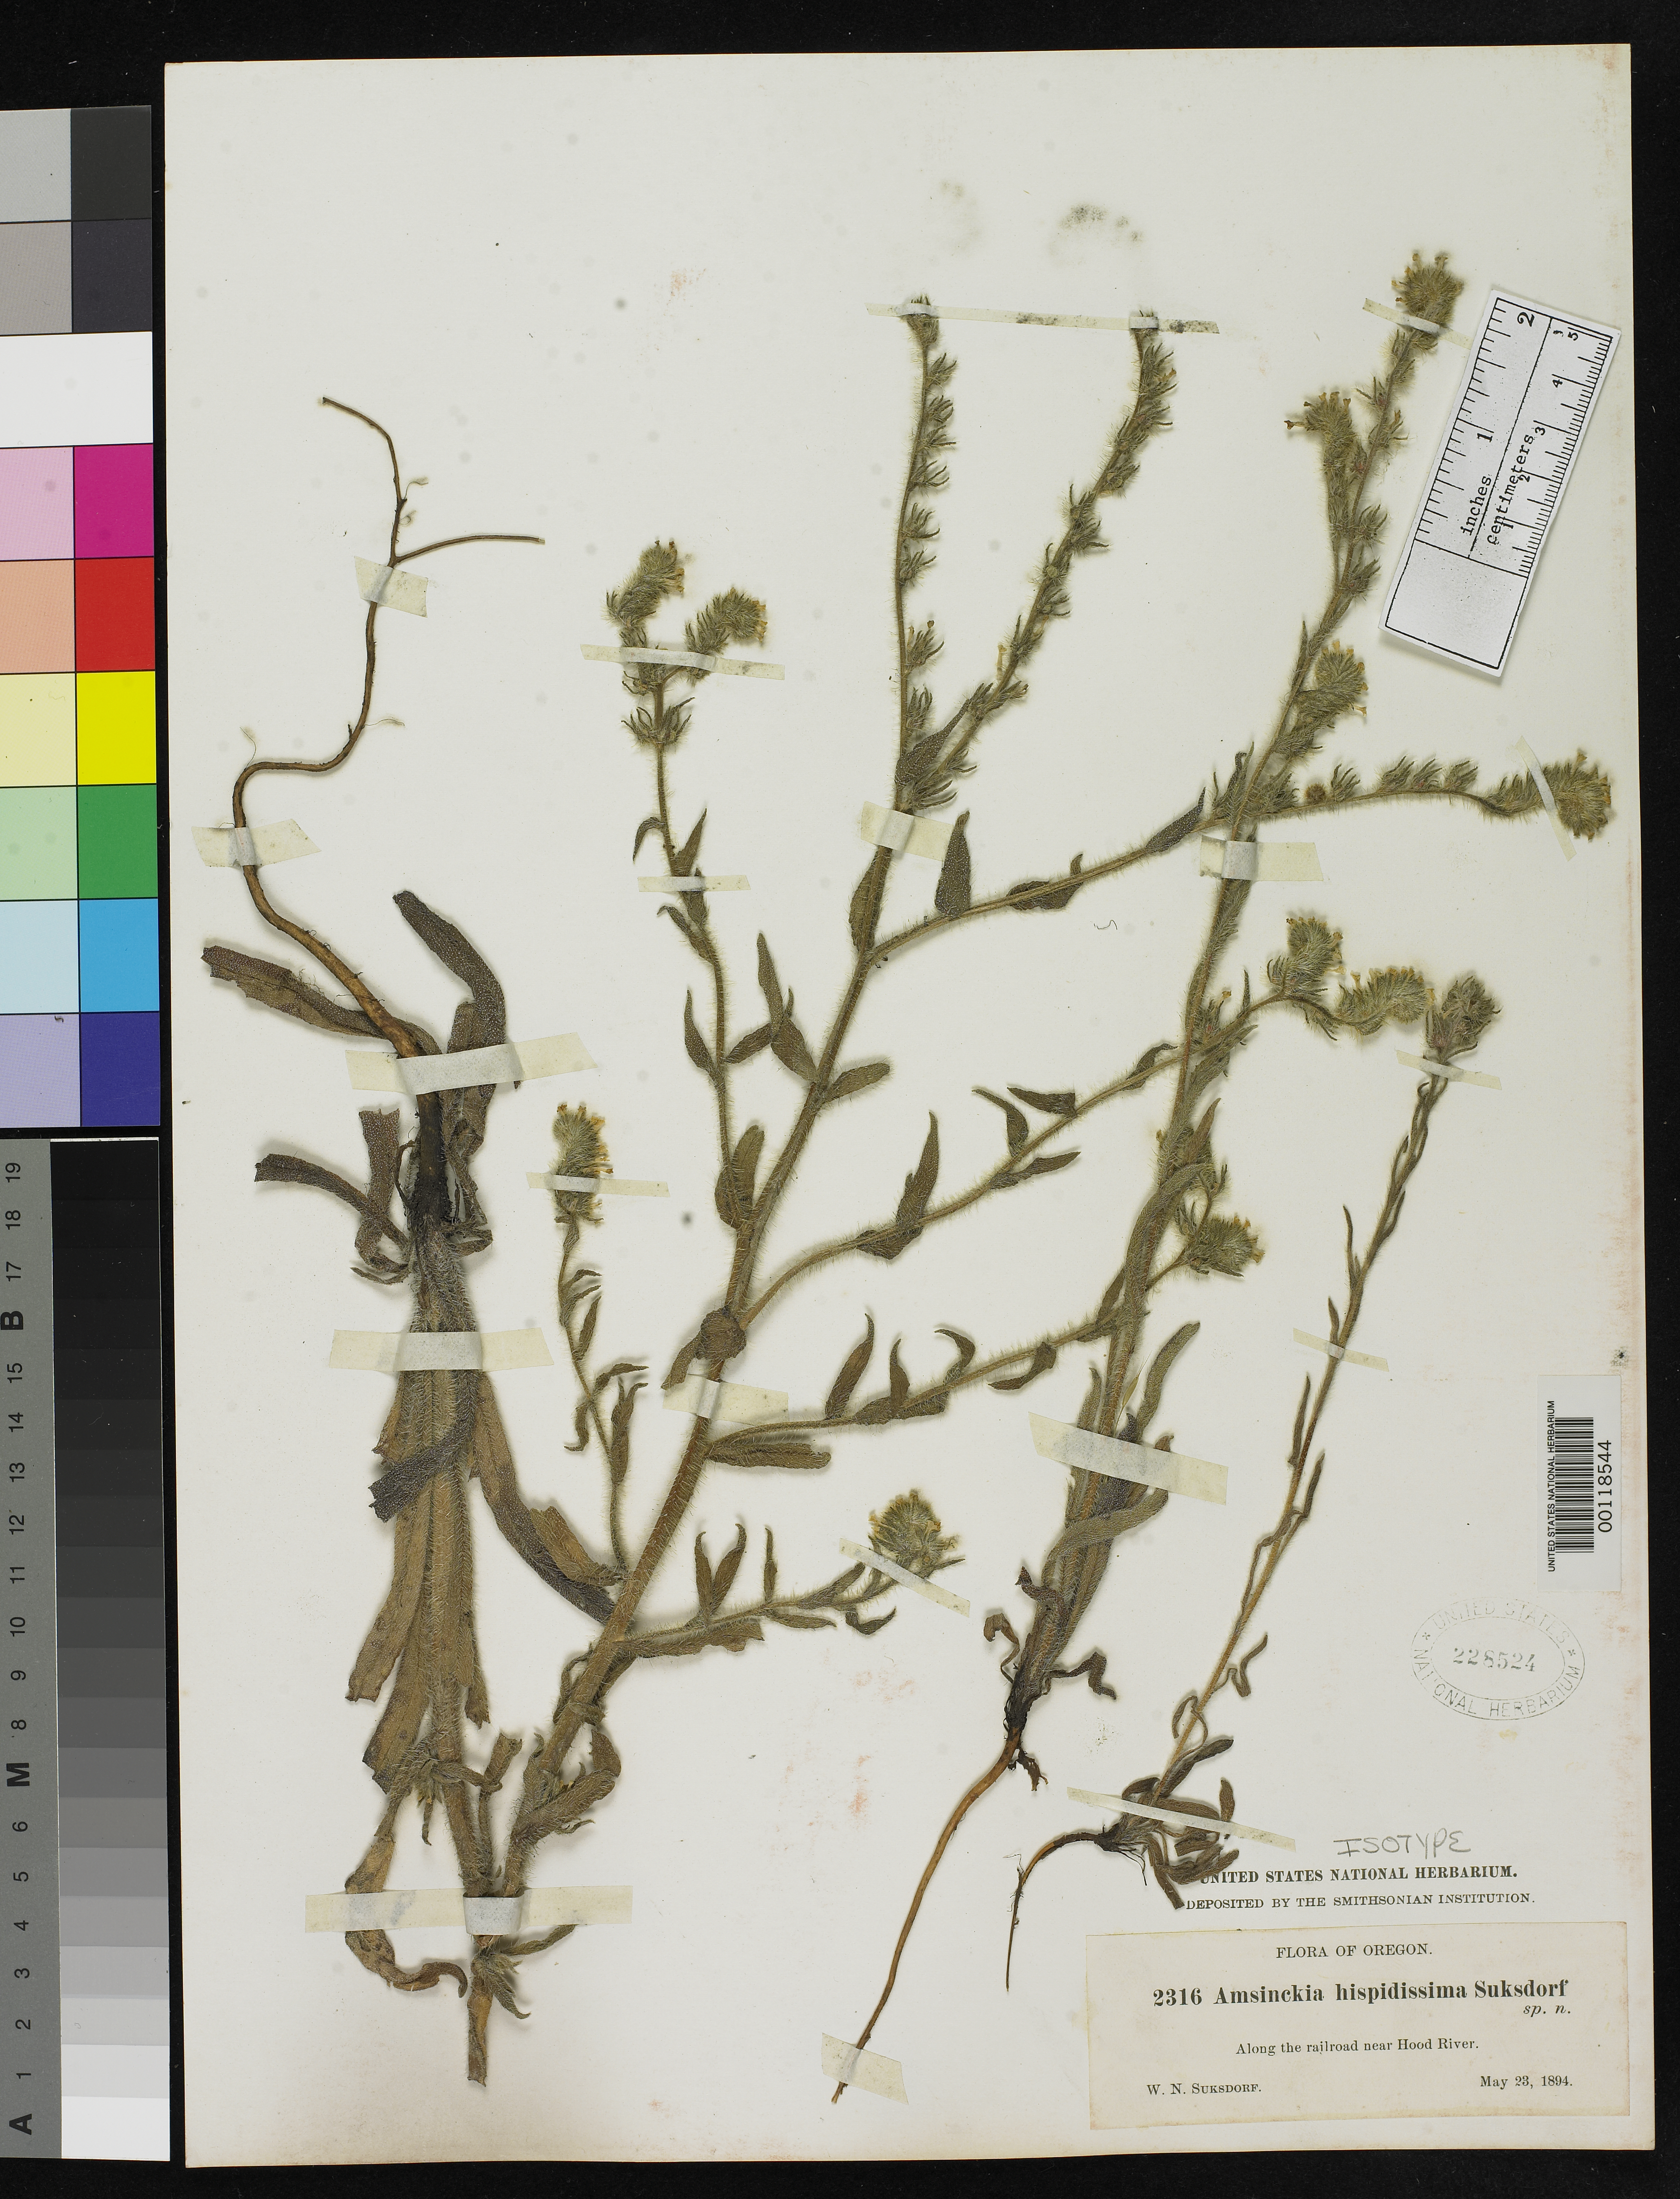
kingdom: Plantae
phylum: Tracheophyta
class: Magnoliopsida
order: Boraginales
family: Boraginaceae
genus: Amsinckia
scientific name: Amsinckia hispidissima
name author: Suksd.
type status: Isotype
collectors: W. N. Suksdorf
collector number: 2316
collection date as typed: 23 May 1894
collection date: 1894-05-23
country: United States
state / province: Oregon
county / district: Hood River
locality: Along railroad near Hood River.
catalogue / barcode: US 228524